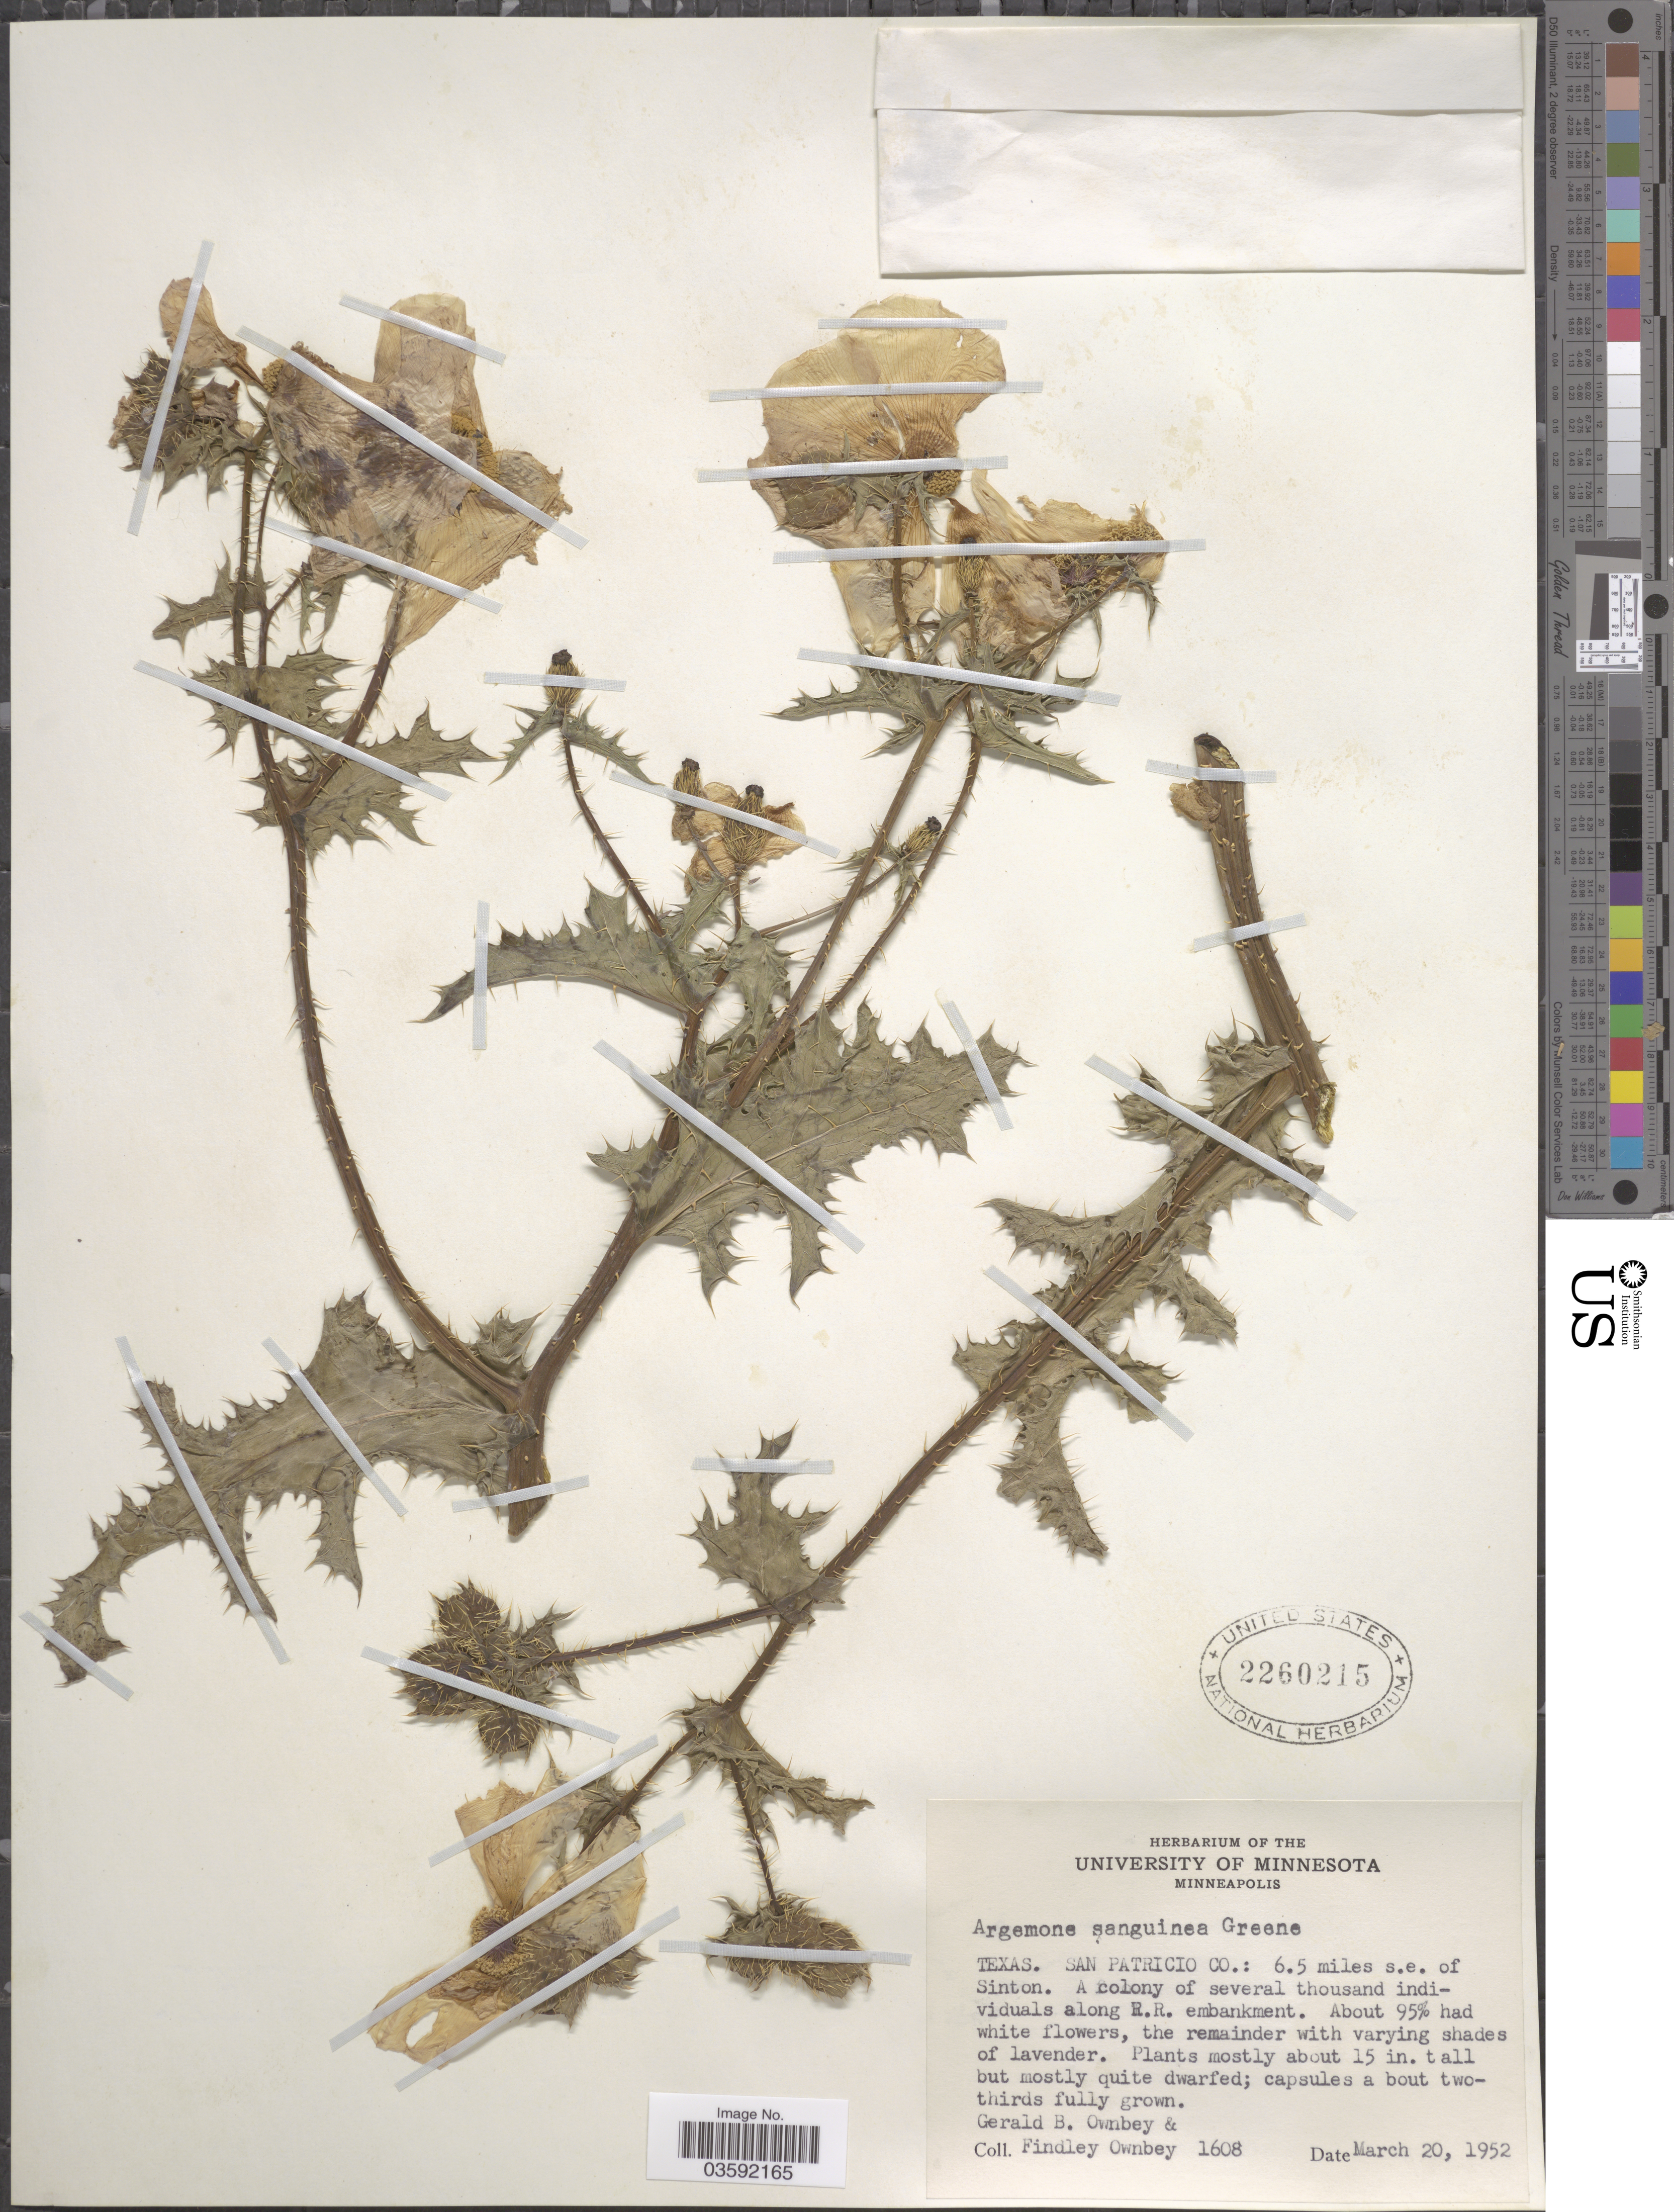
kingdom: Plantae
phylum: Tracheophyta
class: Magnoliopsida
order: Ranunculales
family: Papaveraceae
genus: Argemone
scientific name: Argemone sanguinea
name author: Greene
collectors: G. B. Ownbey & F. Ownbey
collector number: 1608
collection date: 1952-03-20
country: United States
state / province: Texas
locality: San Patricio Co.: 6.5 miles s.e. of Sinton. A colony several thousand individuals along R.R. embankment.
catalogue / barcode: US 2260215